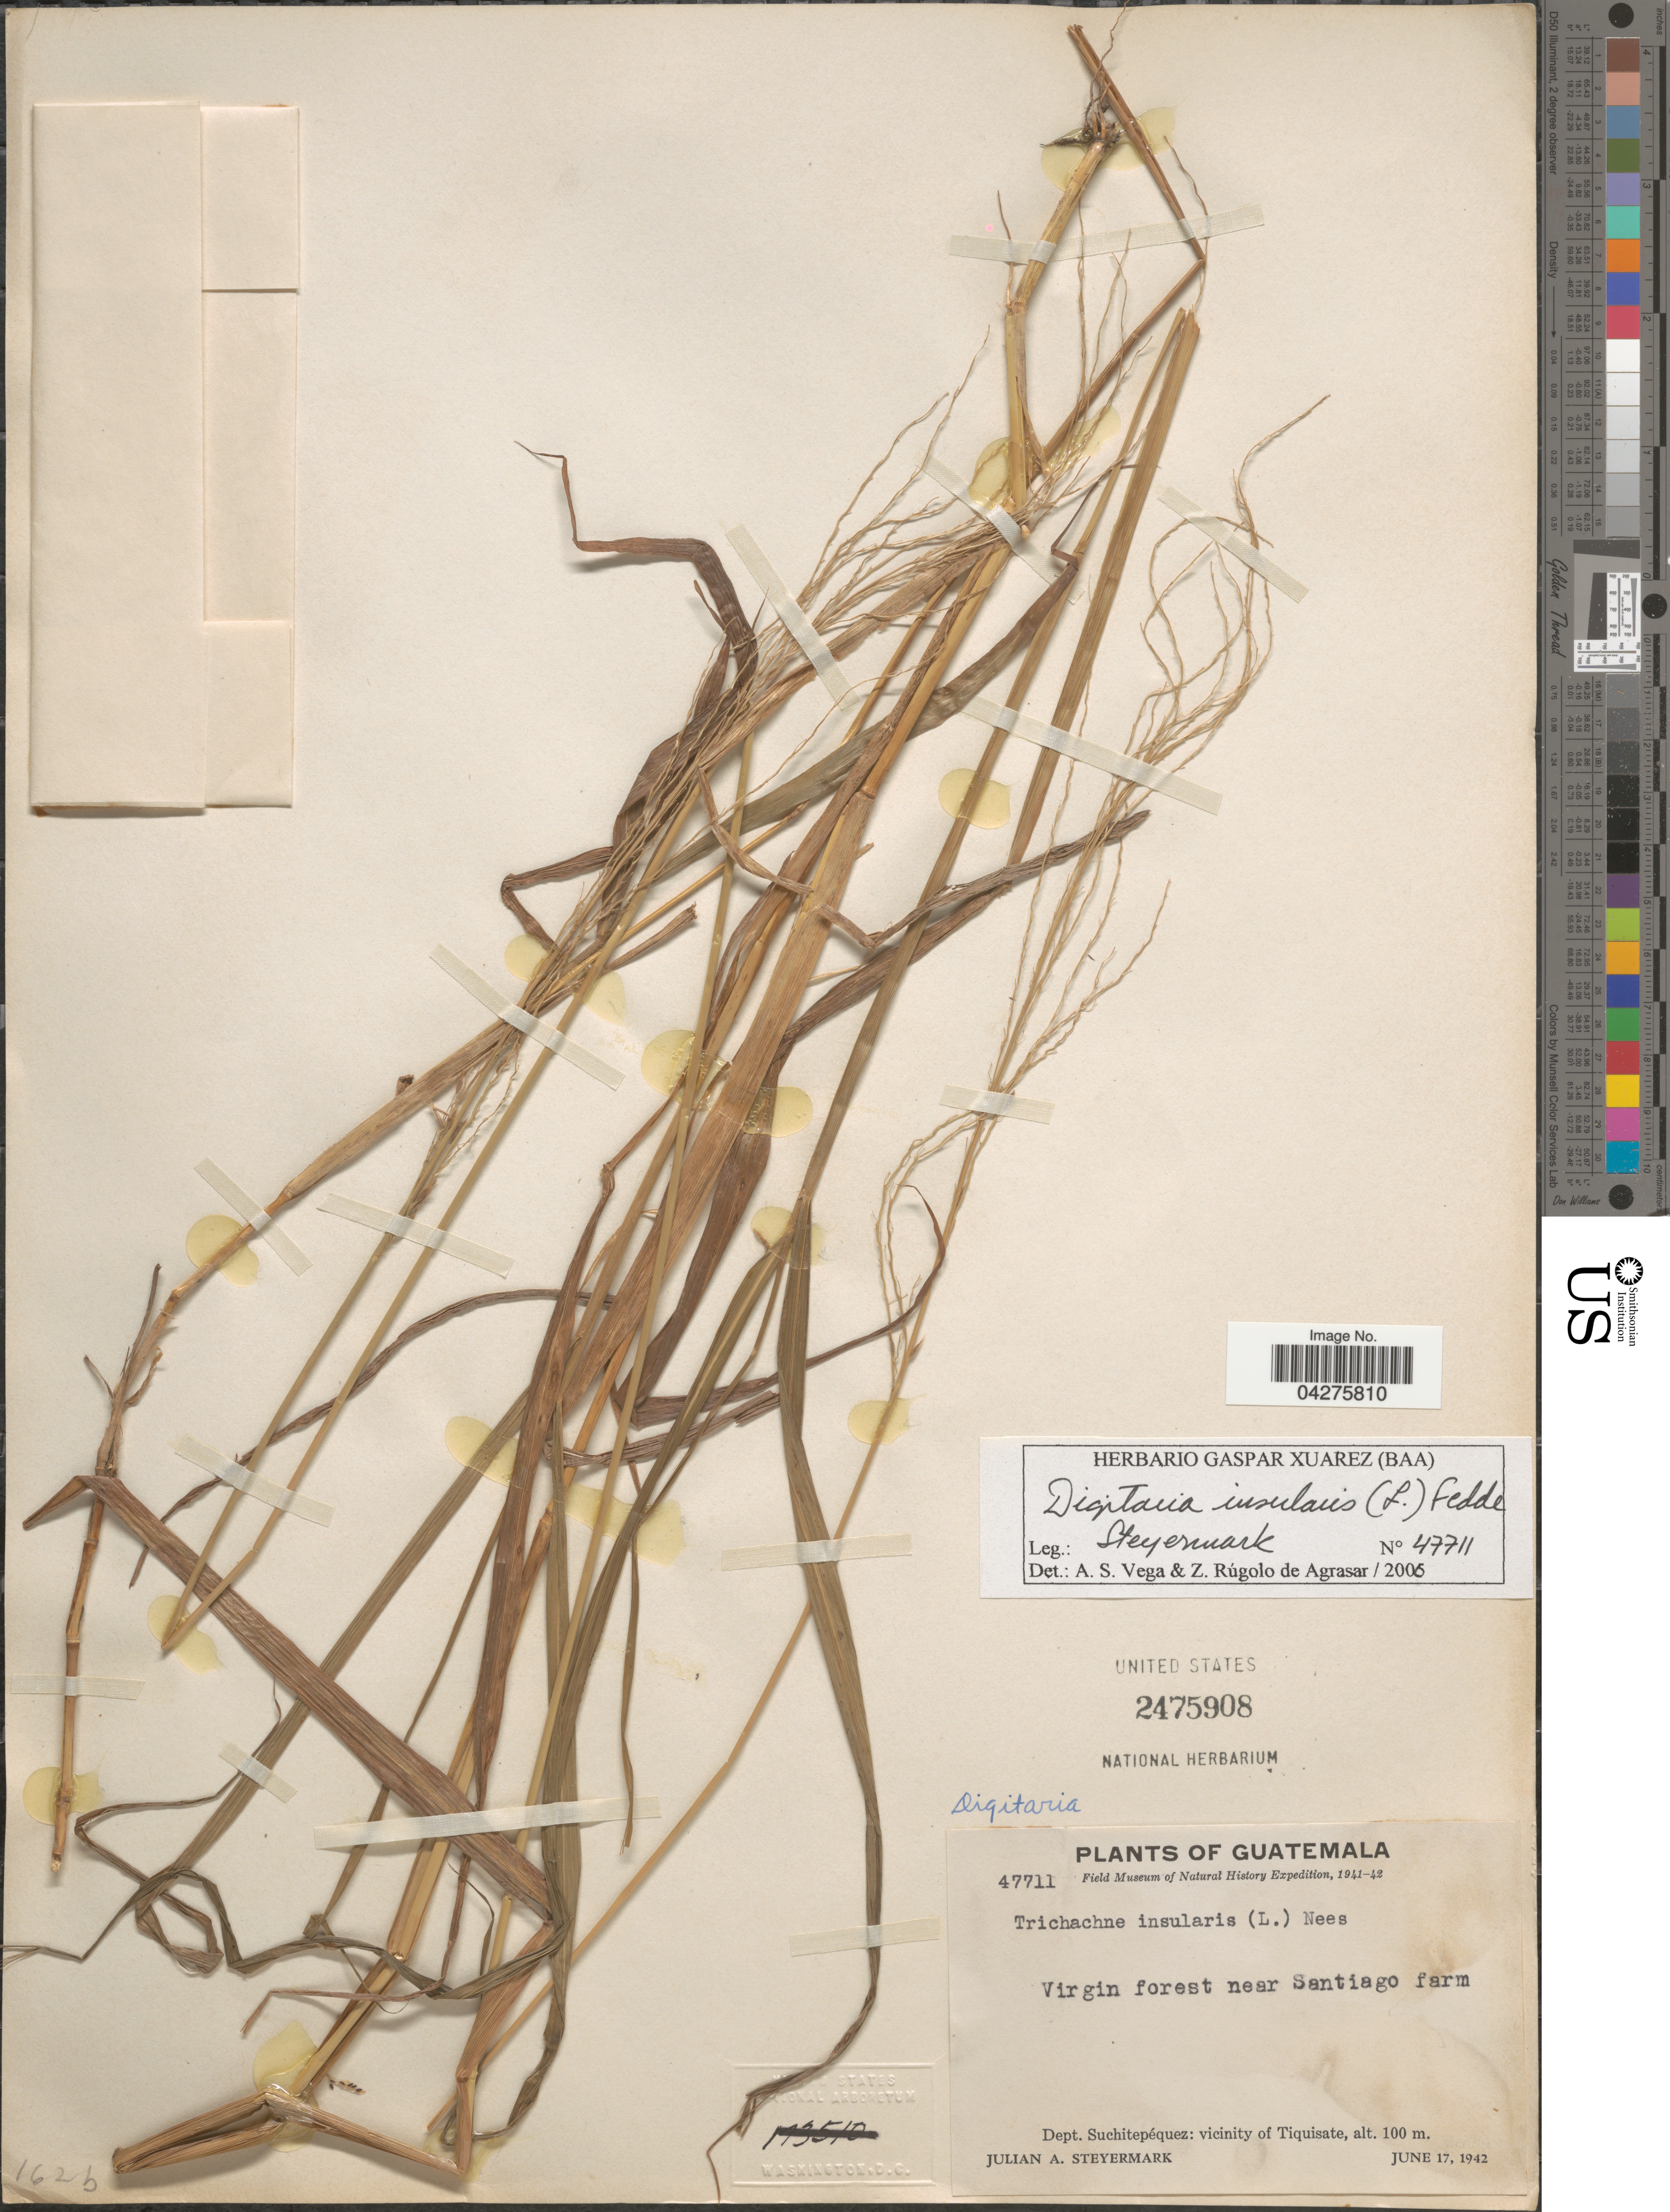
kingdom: Plantae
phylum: Tracheophyta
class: Liliopsida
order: Poales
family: Poaceae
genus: Digitaria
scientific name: Digitaria insularis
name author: (L.) Fedde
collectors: J. Steyermark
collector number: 47711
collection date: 1942-06-17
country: Guatemala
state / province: Suchitepequez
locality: Field Museum of Natural History Expedition, 1941-42. Virgin forest near Santiago farm. Dept. Suchitepéquez: vicinity of Tiquisate.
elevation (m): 100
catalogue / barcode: US 2475908